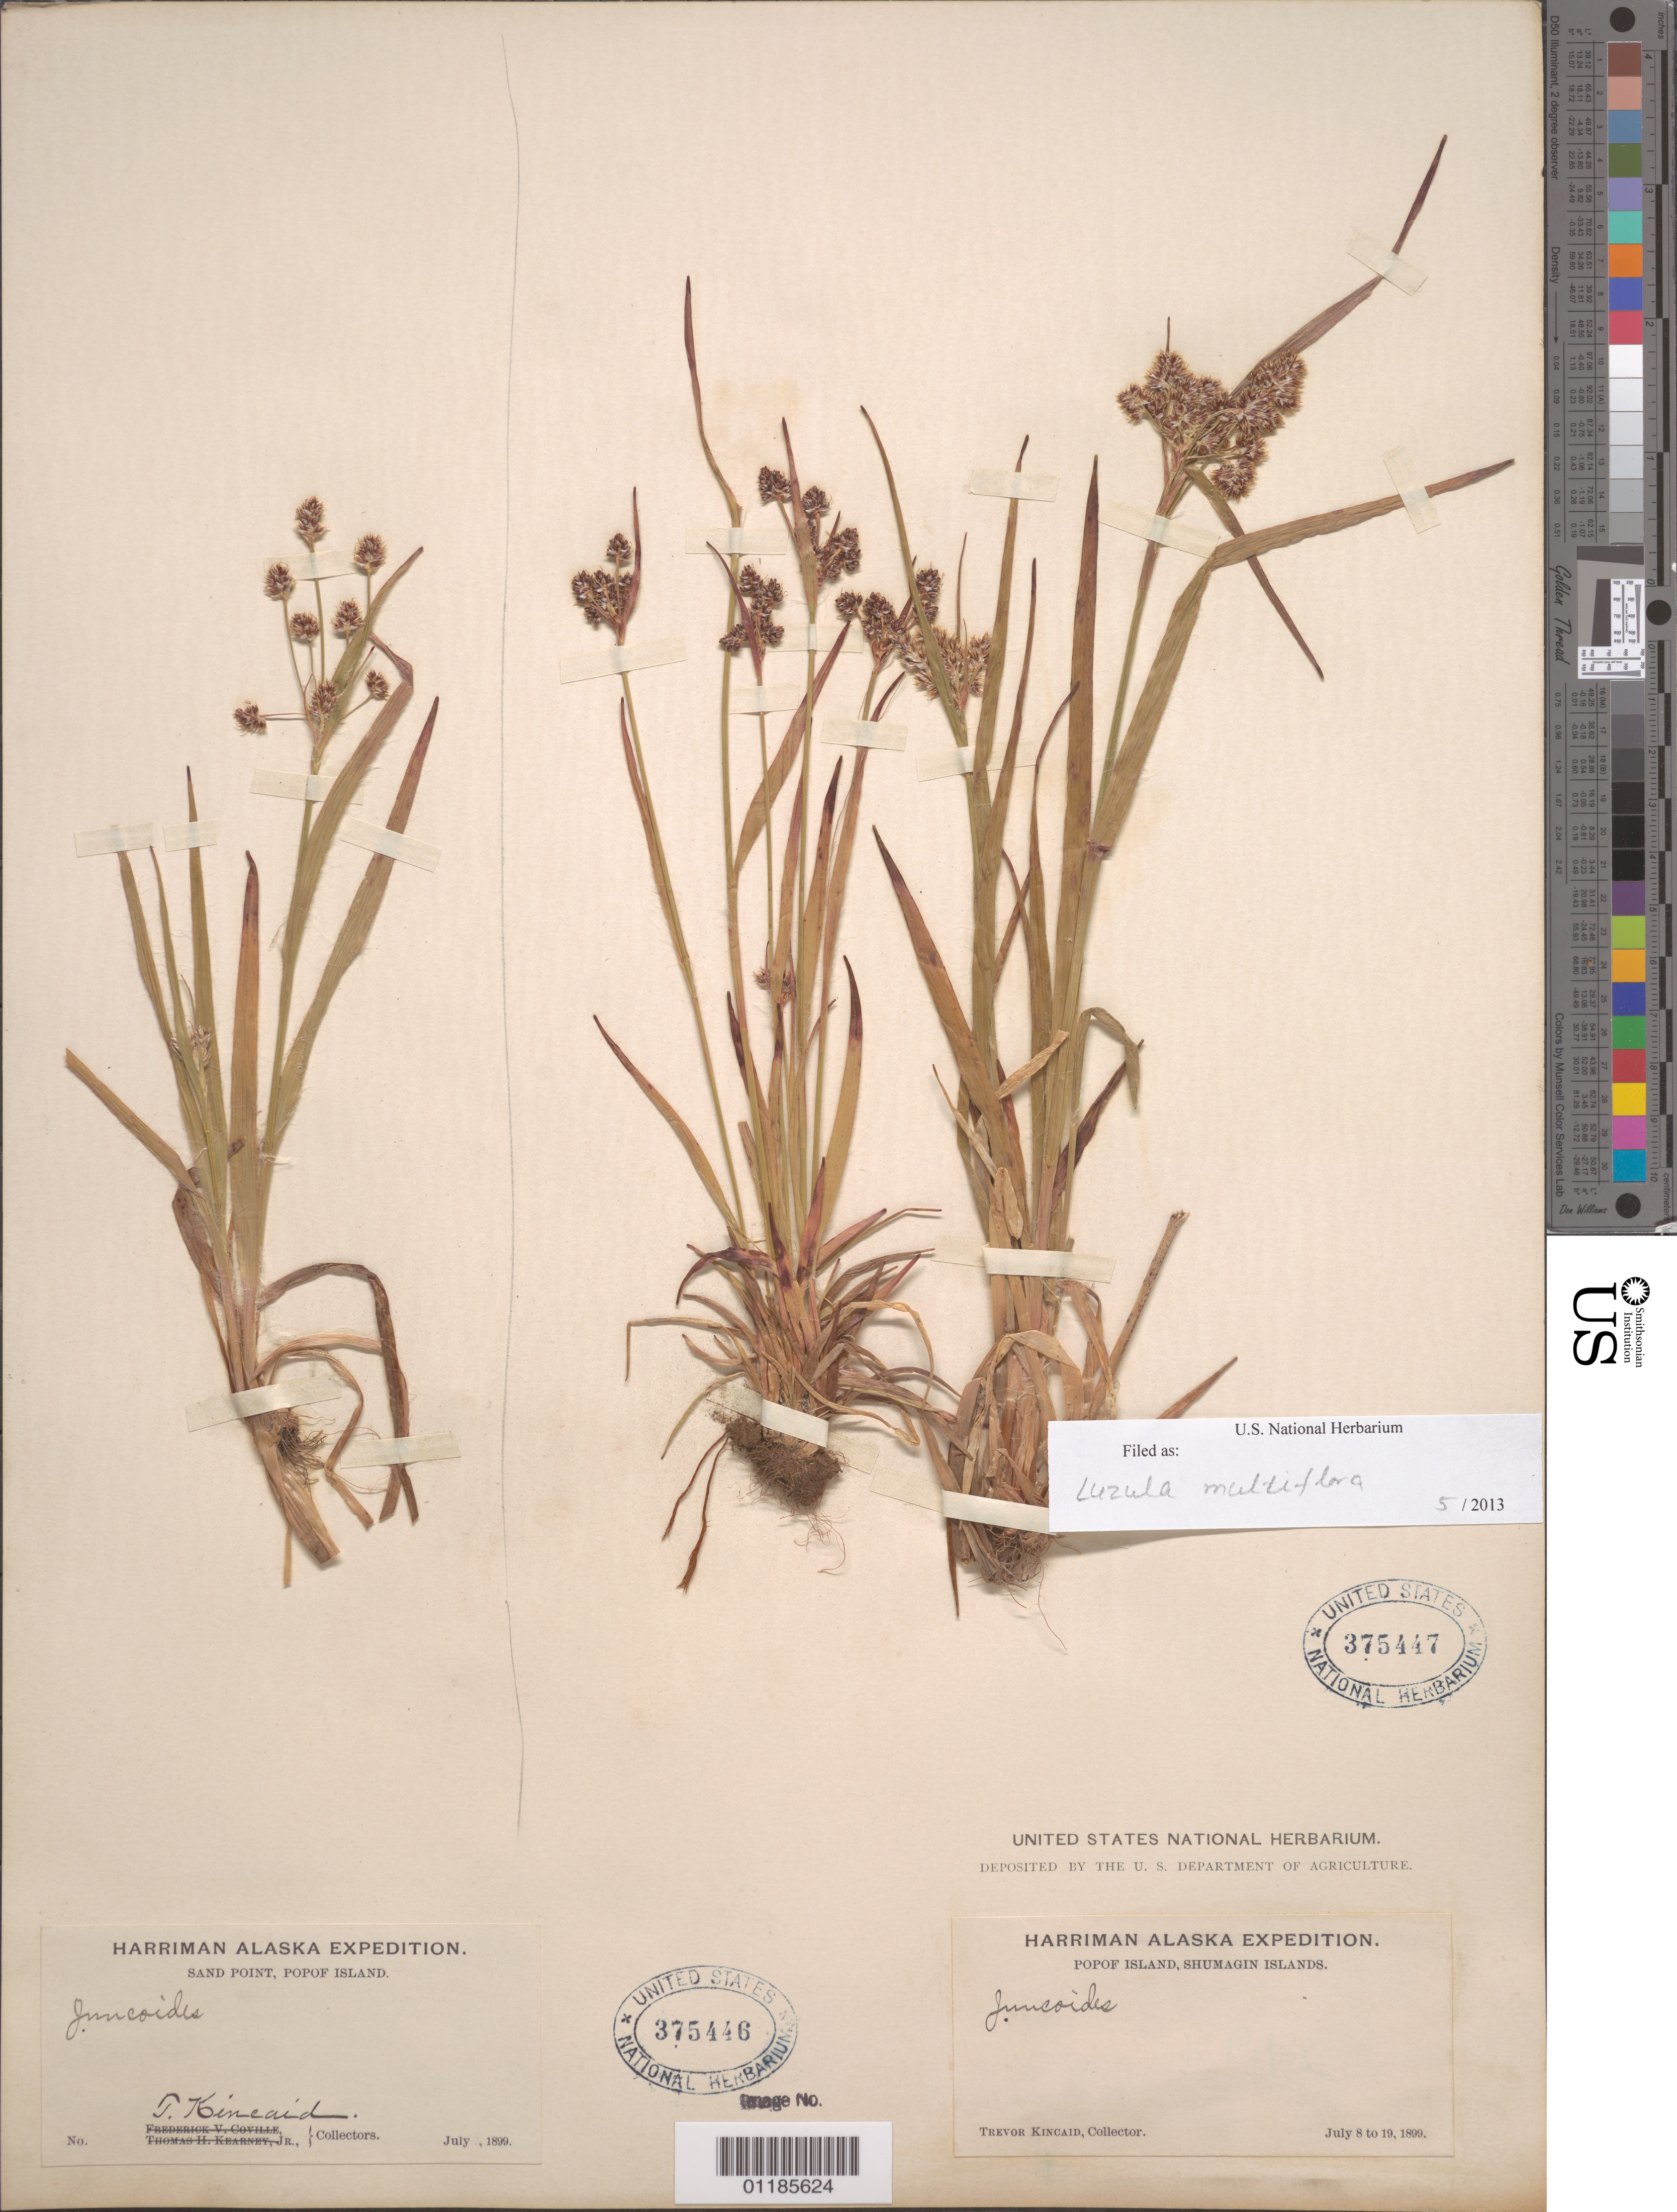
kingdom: Plantae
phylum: Tracheophyta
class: Liliopsida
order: Poales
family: Juncaceae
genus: Luzula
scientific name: Luzula multiflora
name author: (Ehrh.) Lej.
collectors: T. C. Kincaid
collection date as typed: Jul 1899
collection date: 1899-07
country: United States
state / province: Alaska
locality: Sand Point, Popof Island.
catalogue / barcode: US 375446